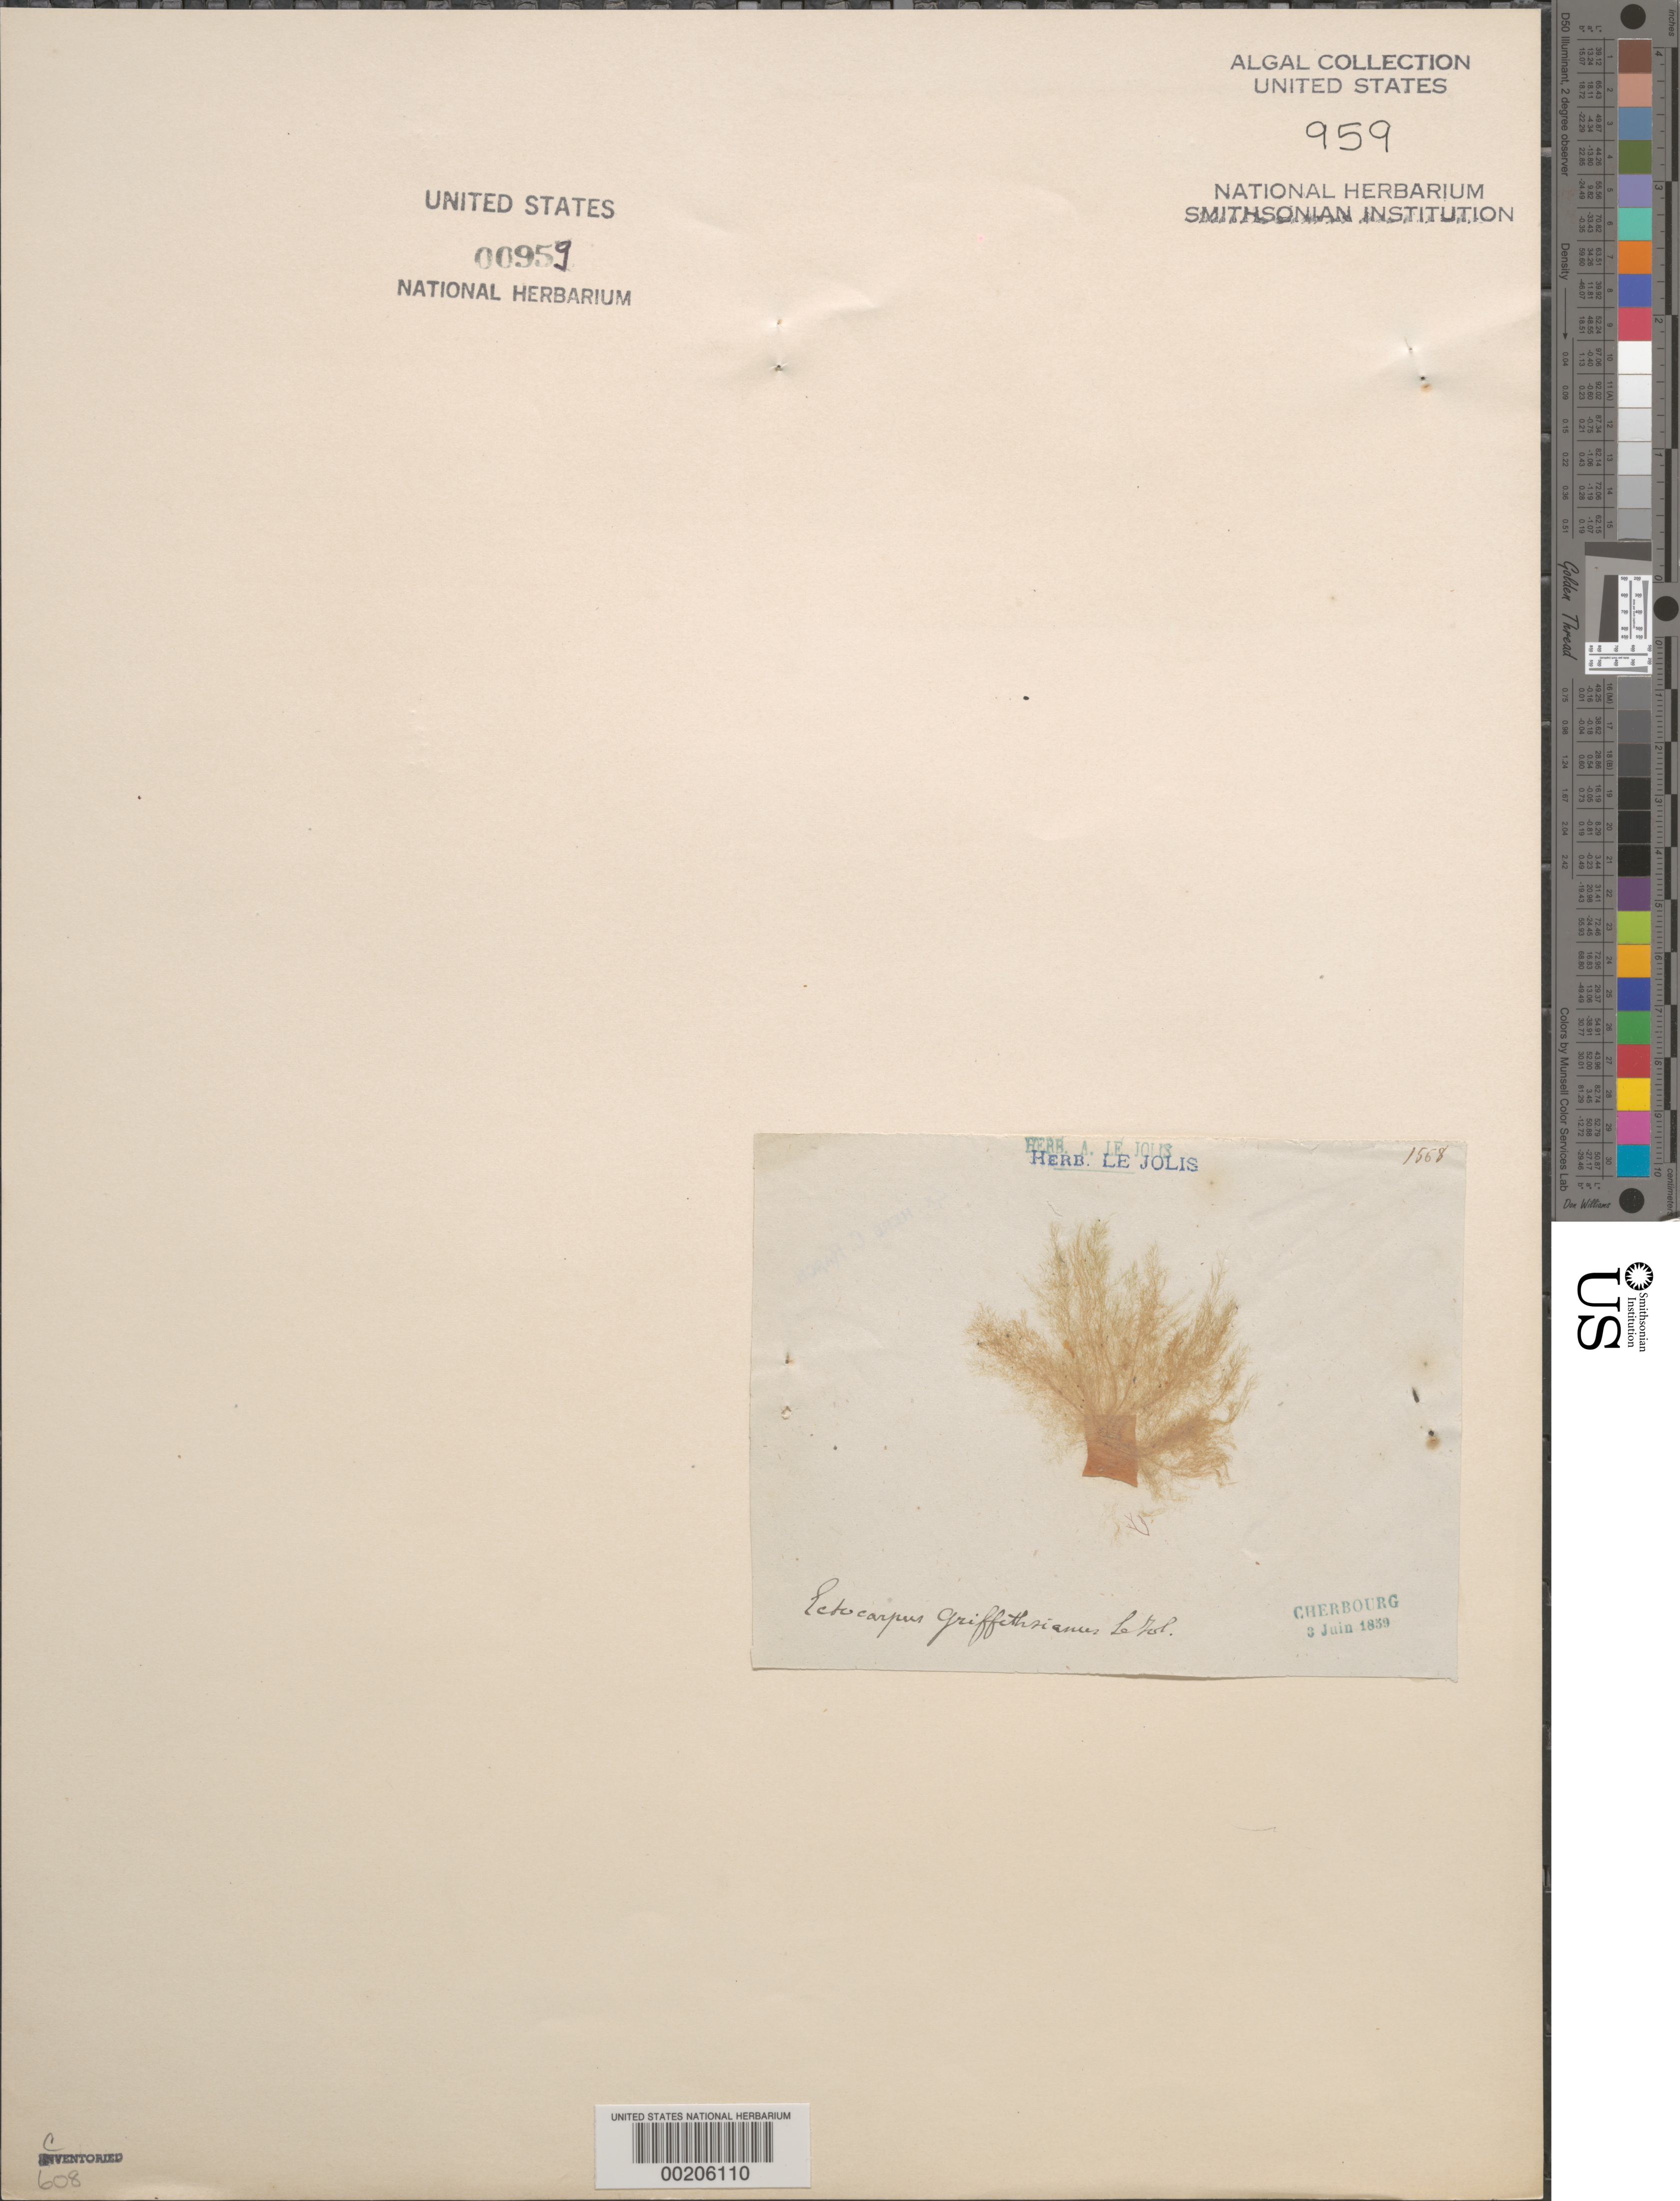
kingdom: Chromista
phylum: Ochrophyta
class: Phaeophyceae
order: Fucales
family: Fucaceae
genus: Fucus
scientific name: Fucus distichus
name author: L.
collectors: Le Jolis, A. F. (herbarium)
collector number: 1568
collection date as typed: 03 Jun 1839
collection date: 1839-06-03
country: France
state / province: Normandie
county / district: Manche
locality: Cherbourg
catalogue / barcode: US 959